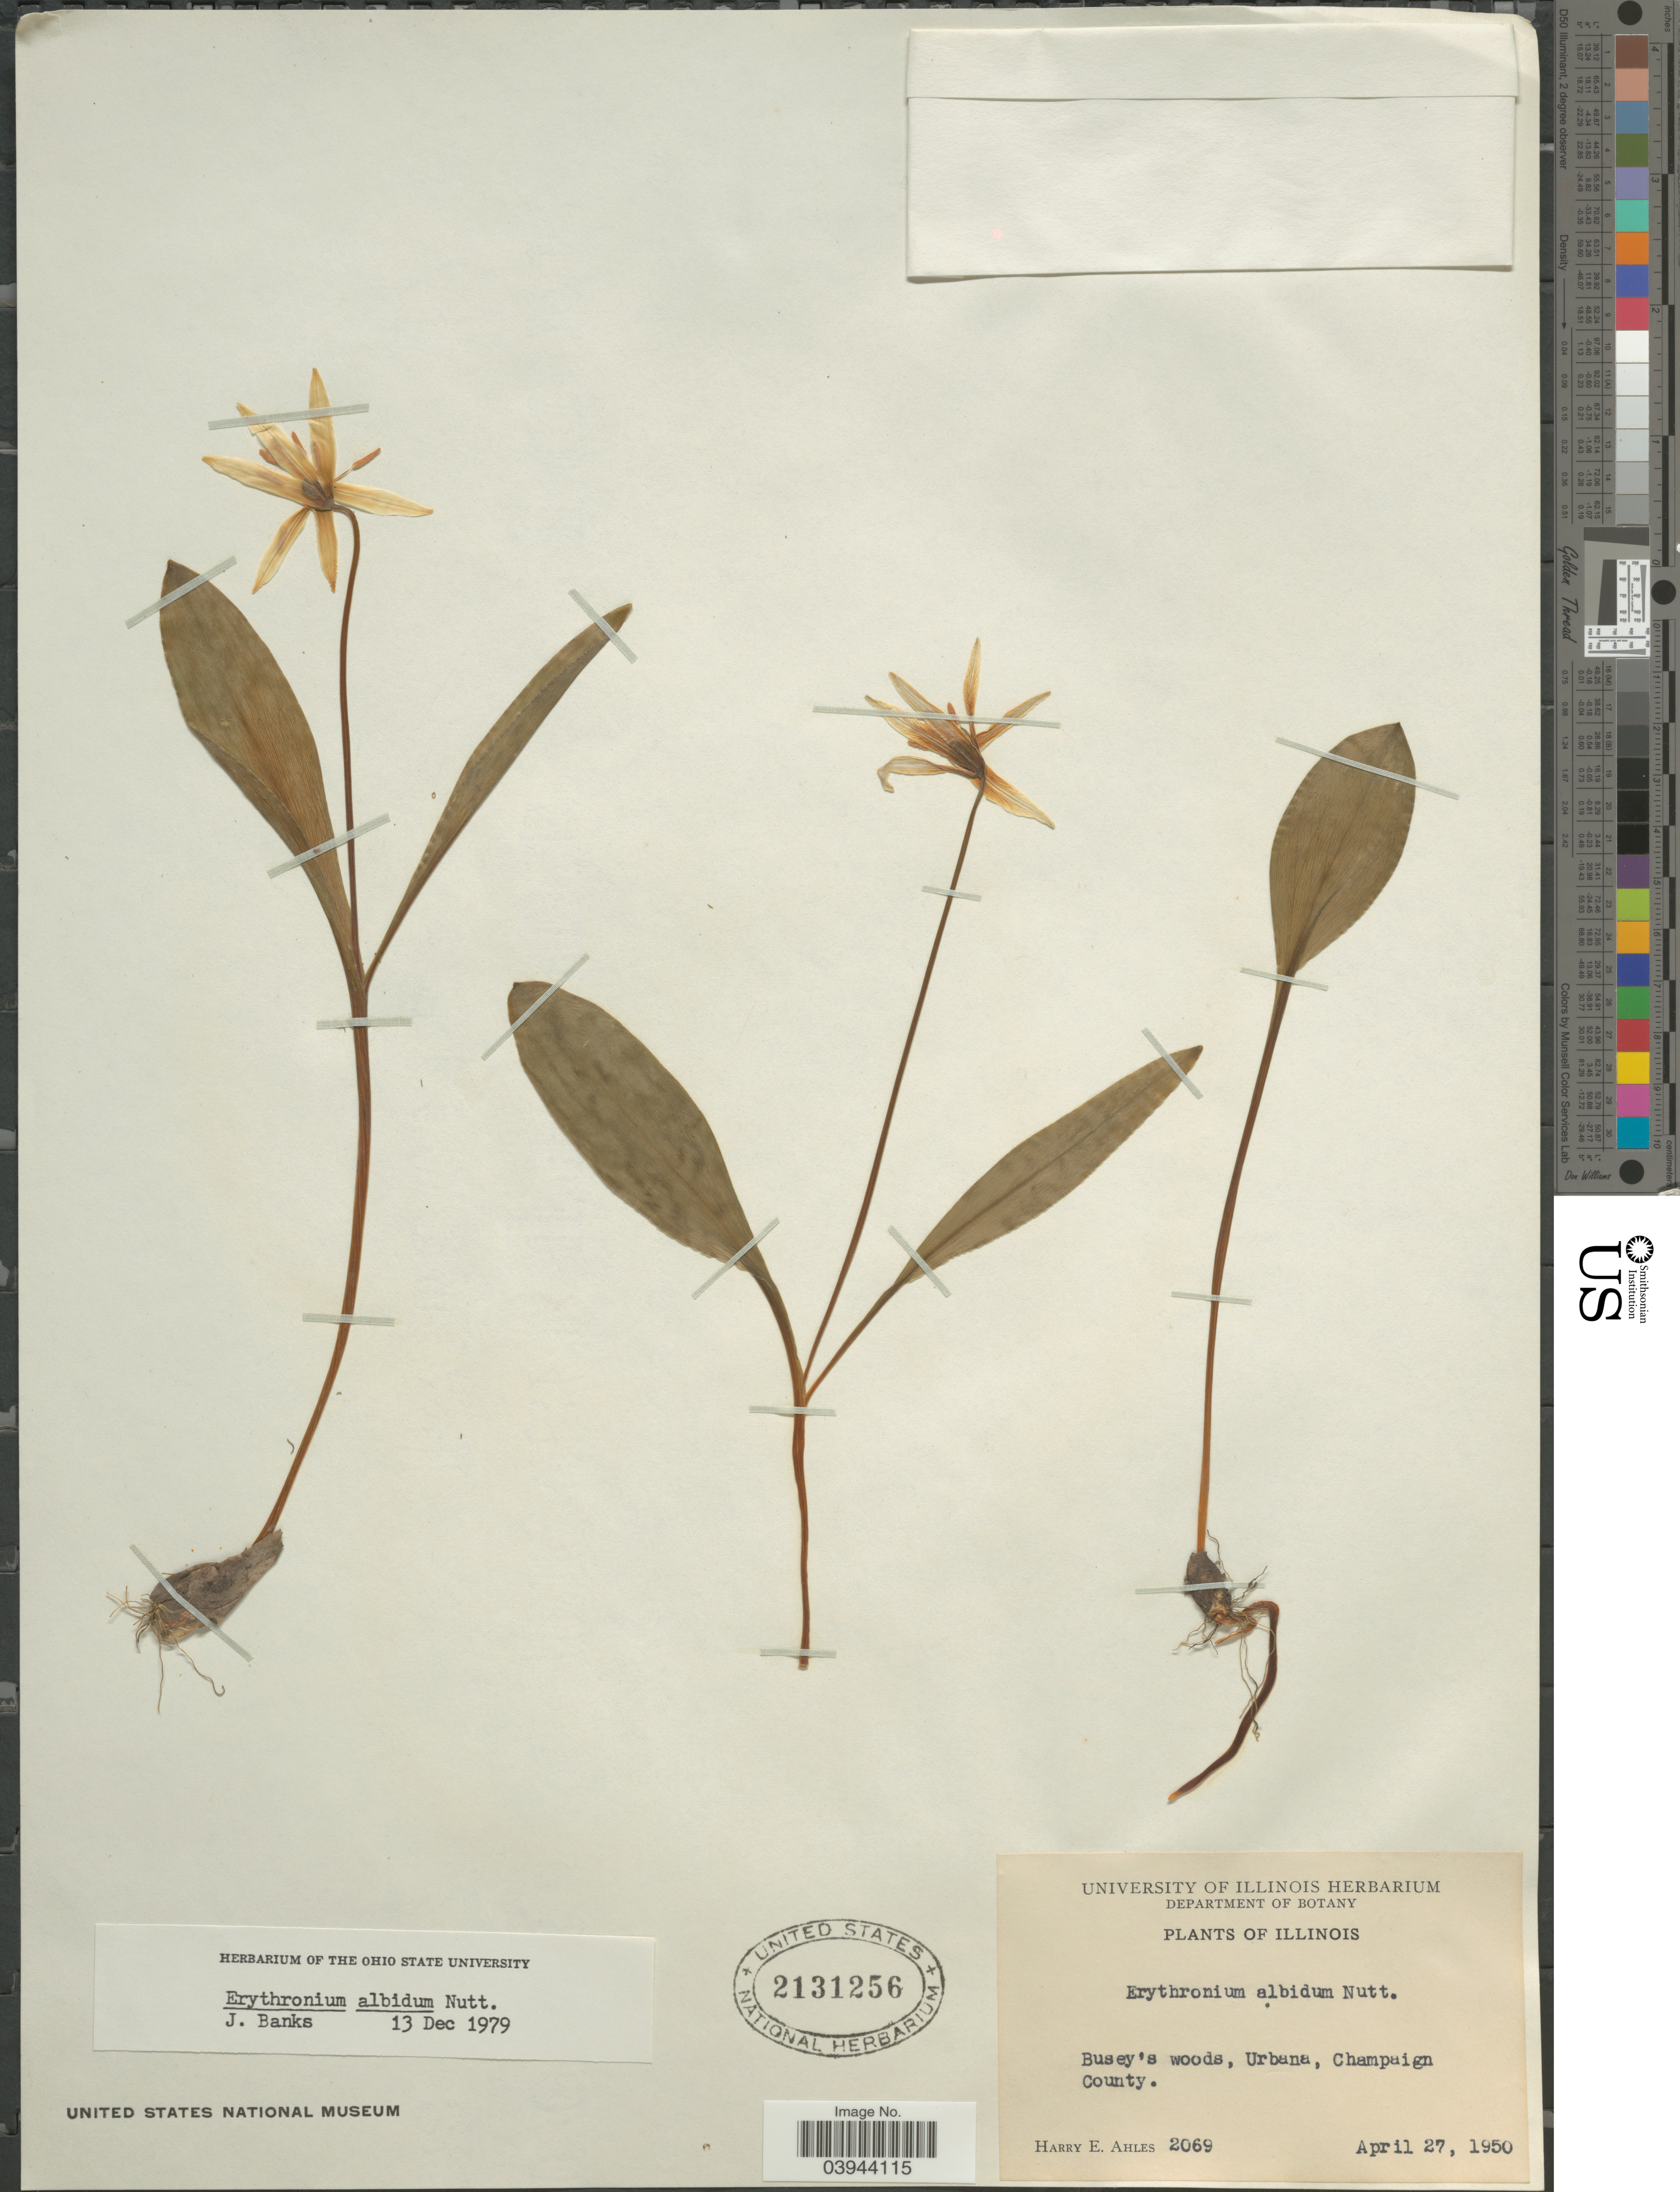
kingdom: Plantae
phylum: Tracheophyta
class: Liliopsida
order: Liliales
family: Liliaceae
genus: Erythronium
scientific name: Erythronium albidum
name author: Nutt.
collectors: H. E. Ahles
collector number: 2069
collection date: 1950-04-27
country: United States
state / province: Illinois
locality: Busey's woods, Urbana, Champaign County.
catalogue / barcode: US 2131256